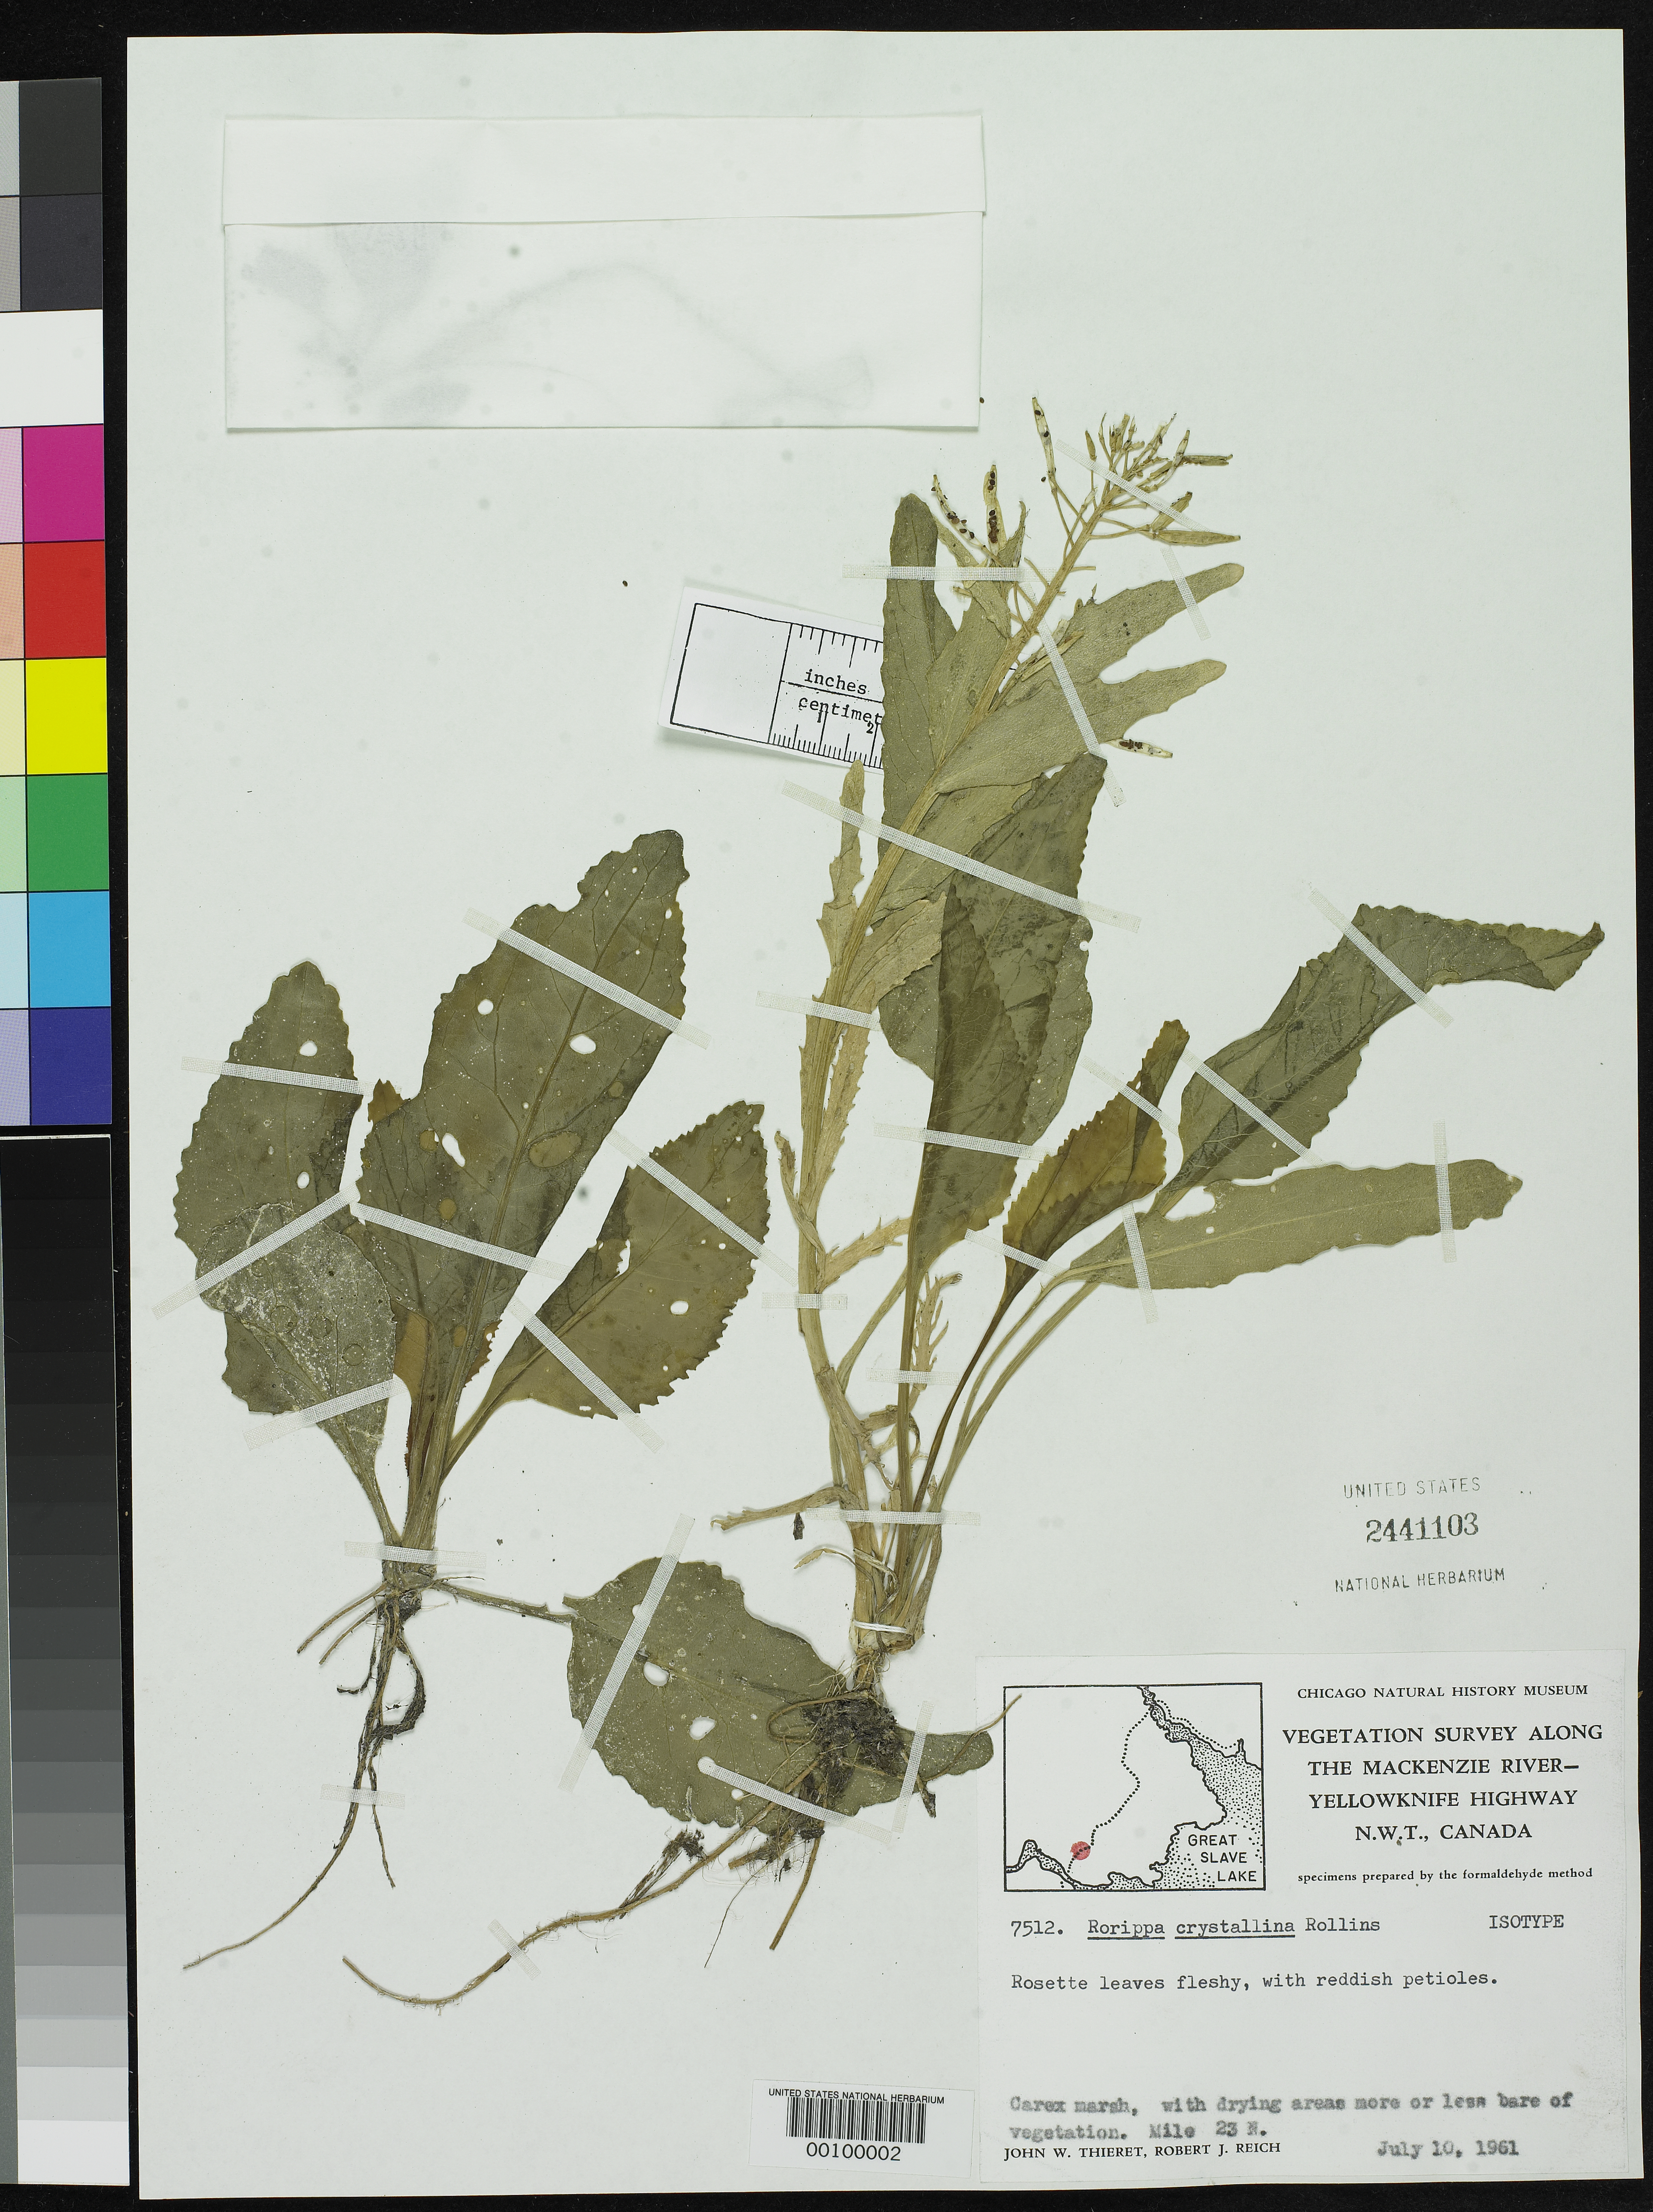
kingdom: Plantae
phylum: Tracheophyta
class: Magnoliopsida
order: Brassicales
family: Brassicaceae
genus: Rorippa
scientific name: Rorippa crystallina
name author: Rollins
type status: Isotype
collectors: J. W. Thieret & R. Reich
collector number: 7512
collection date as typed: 10 Jul 1961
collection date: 1961-07-10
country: Canada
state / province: Northwest Territories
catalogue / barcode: US 2441103